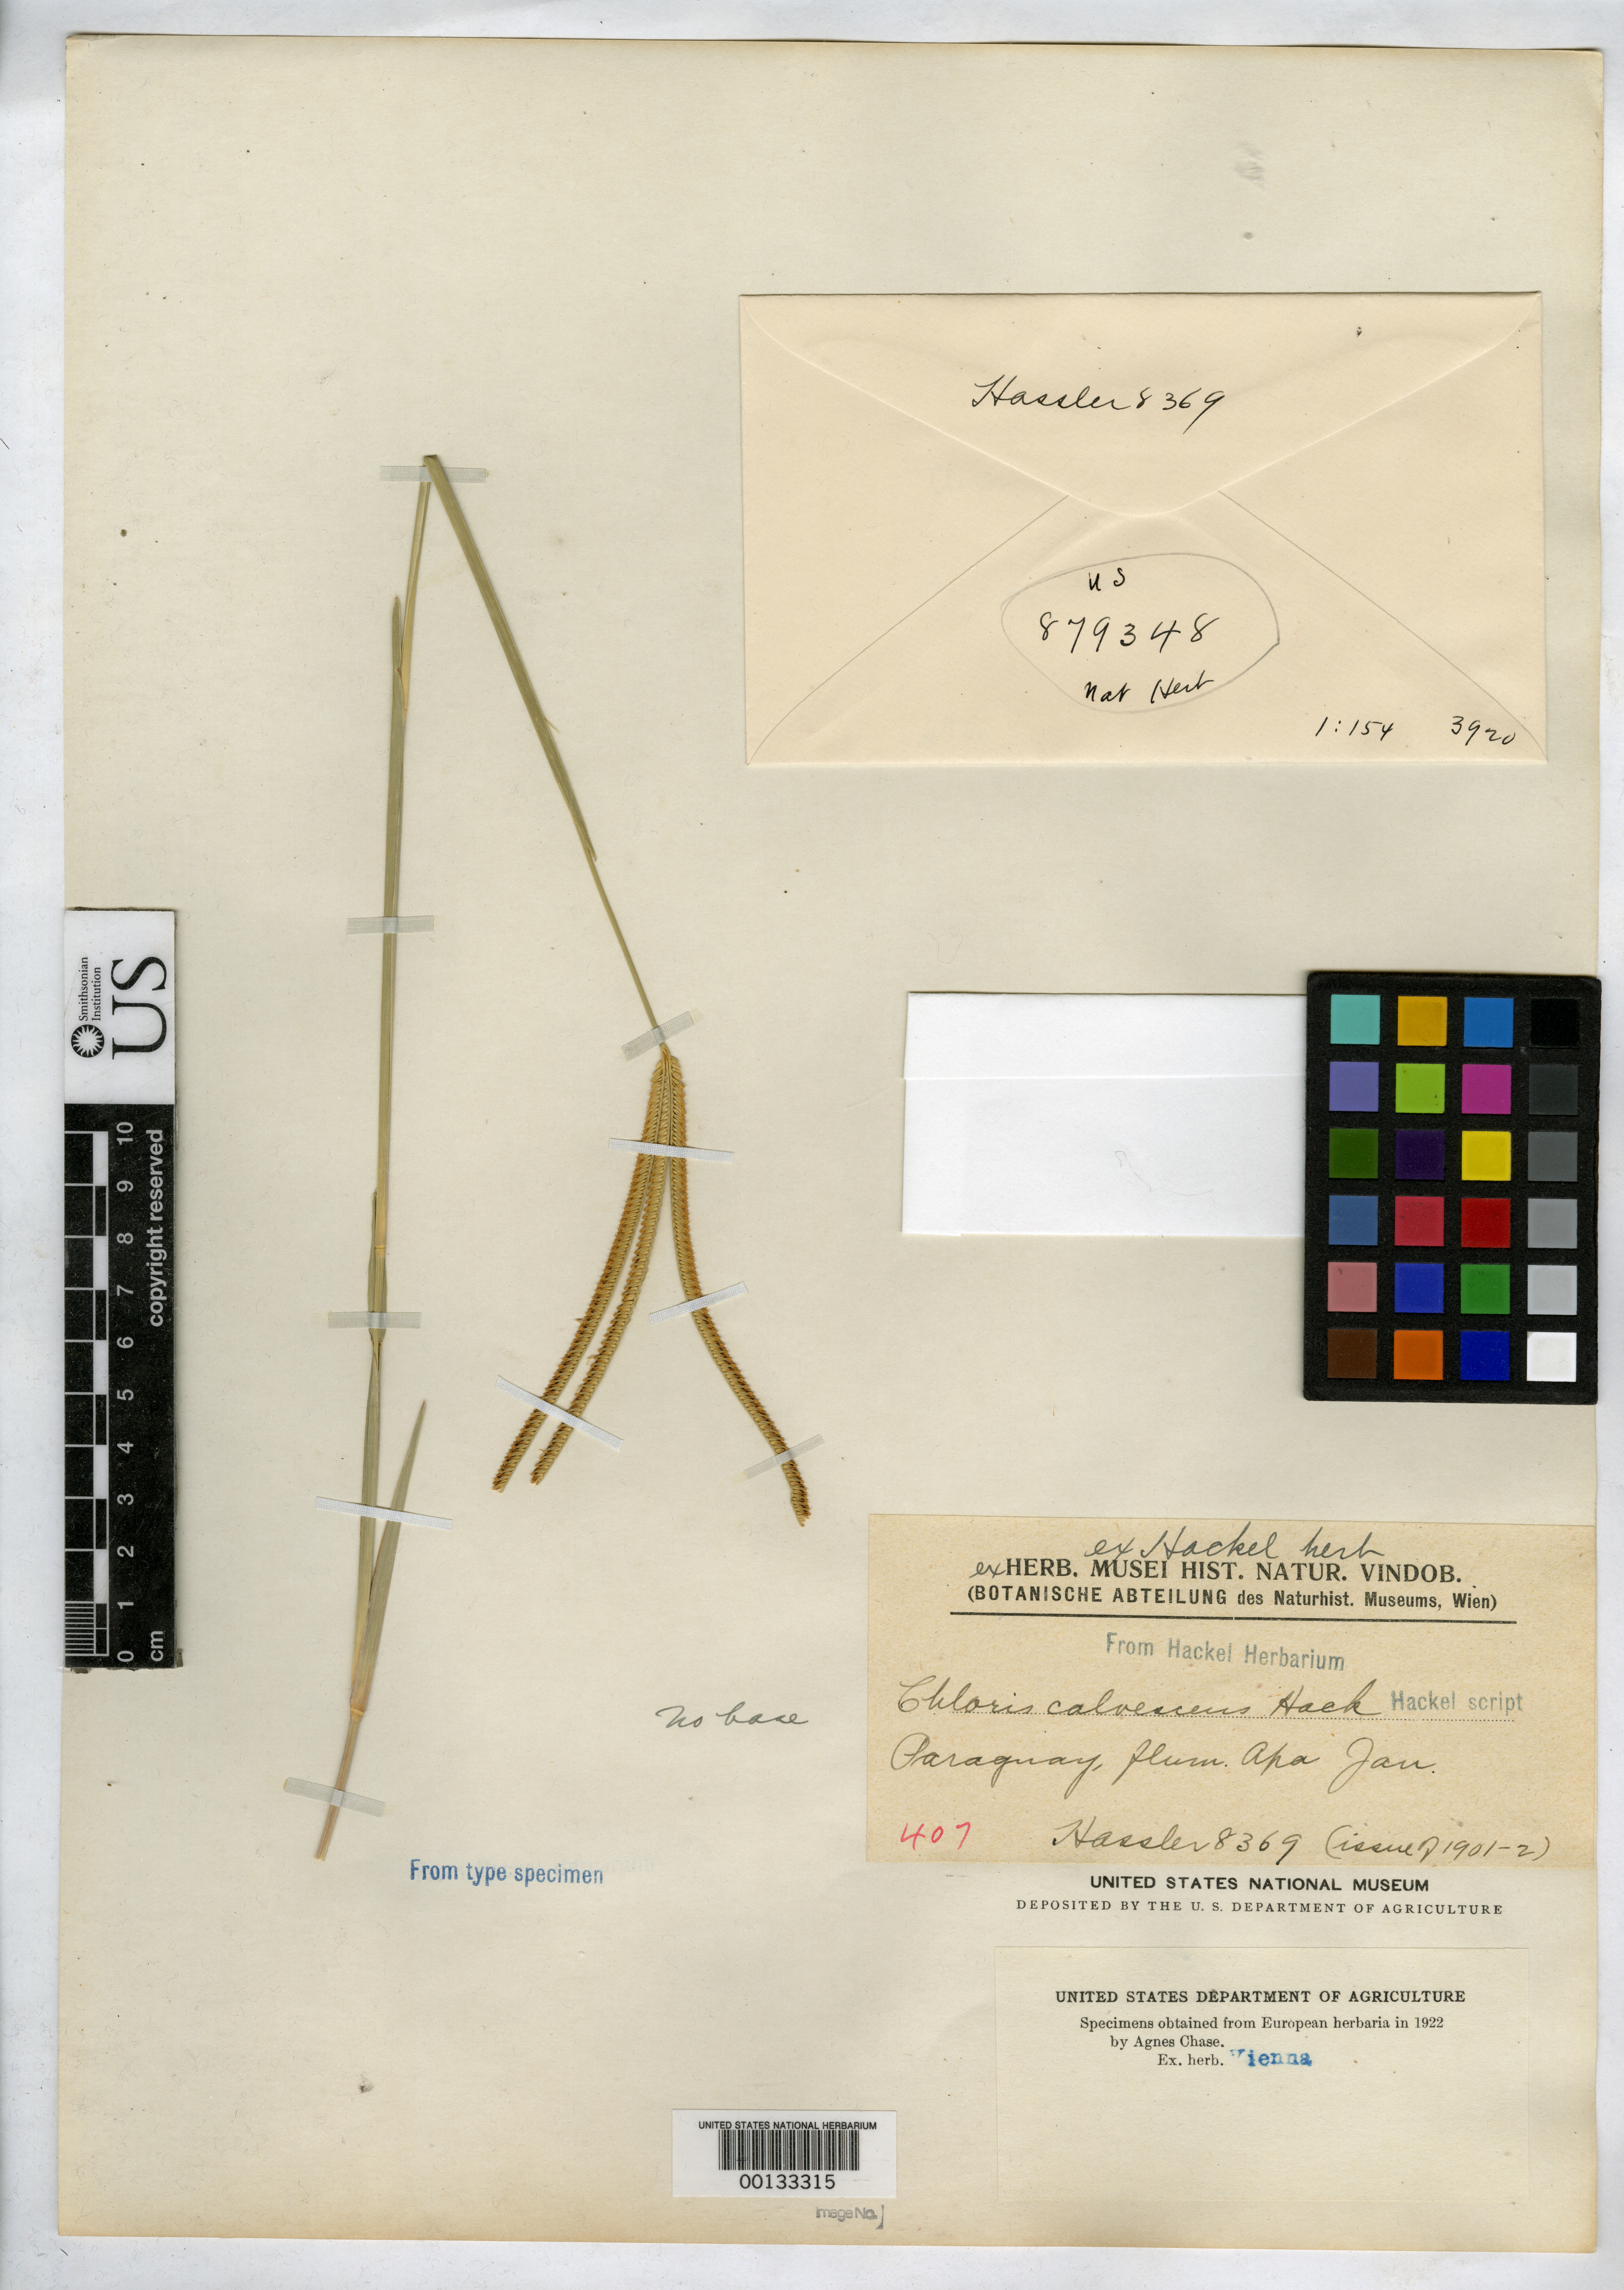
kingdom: Plantae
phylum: Tracheophyta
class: Liliopsida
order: Poales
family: Poaceae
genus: Chloris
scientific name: Chloris calvescens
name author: Hack. in Chodat & Hassl.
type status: Type Fragment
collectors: E. Hassler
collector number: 8369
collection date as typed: Jan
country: Paraguay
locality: Upper Apa River.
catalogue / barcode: US 879348